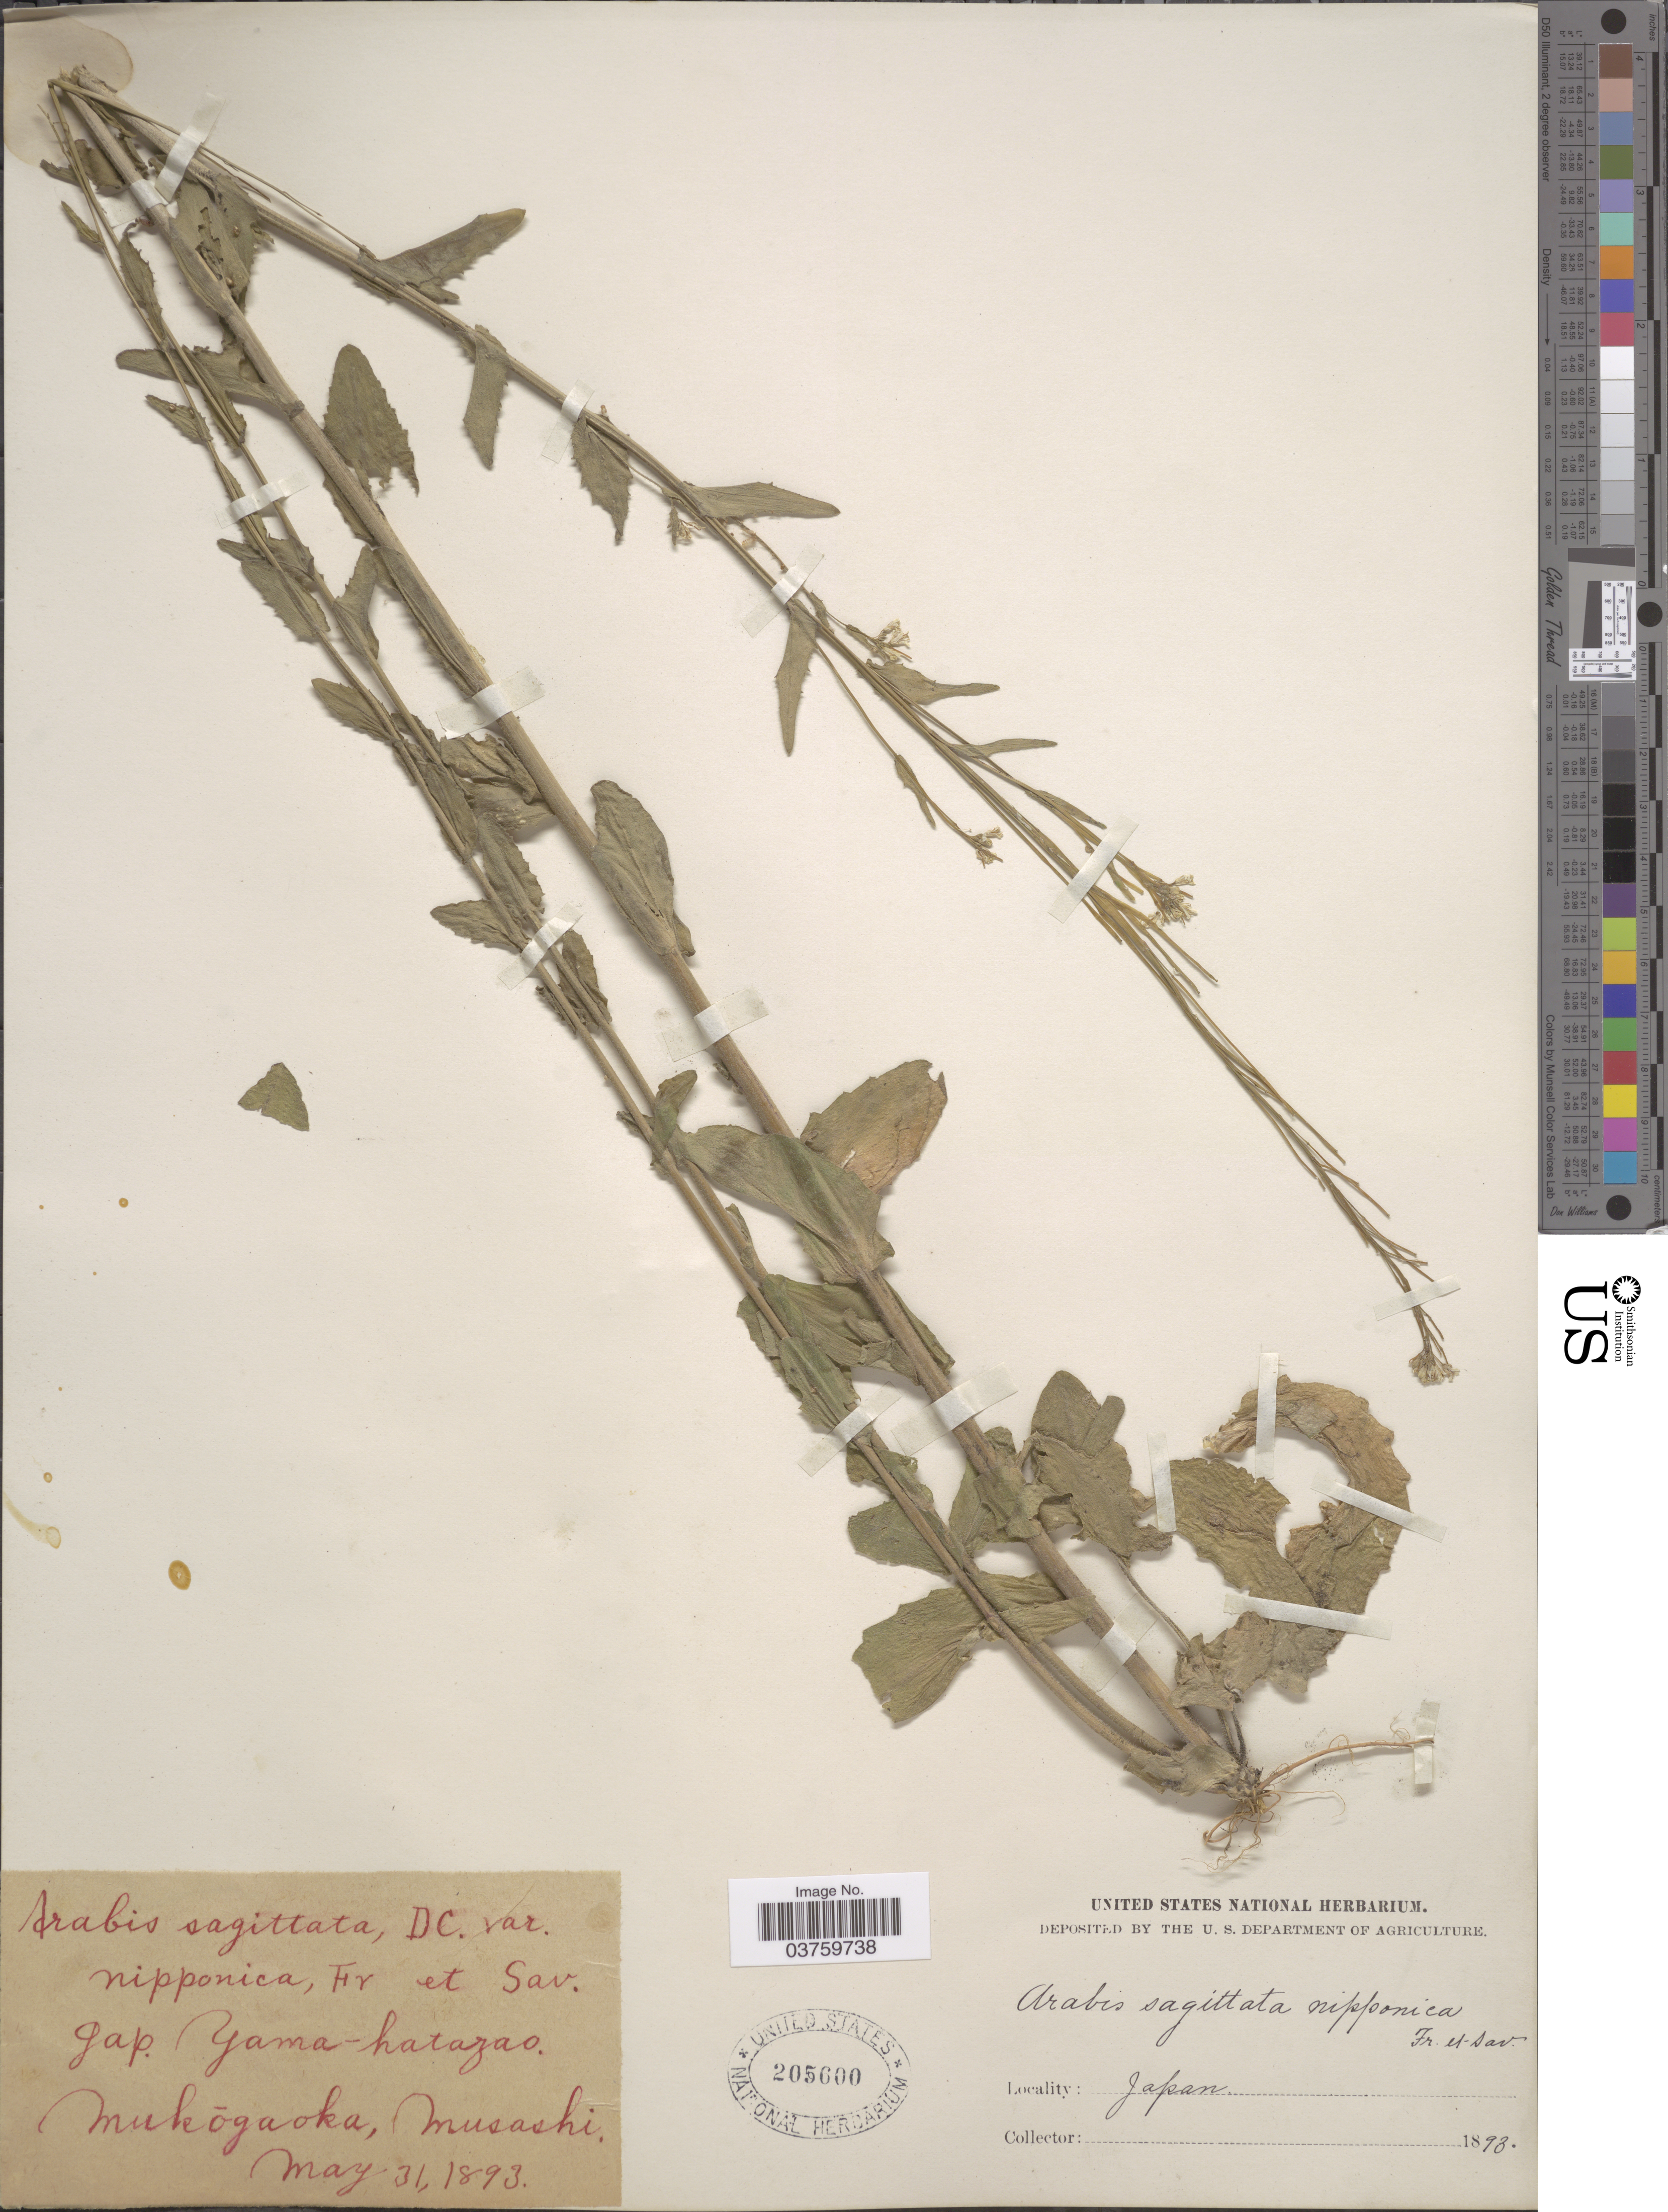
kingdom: Plantae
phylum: Tracheophyta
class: Magnoliopsida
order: Brassicales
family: Brassicaceae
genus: Arabis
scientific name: Arabis hirsuta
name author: (L.) Scop.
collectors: ex herb. United States National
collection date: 1893-05-31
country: Japan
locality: Mukogaoka, Musashi.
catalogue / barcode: US 205600